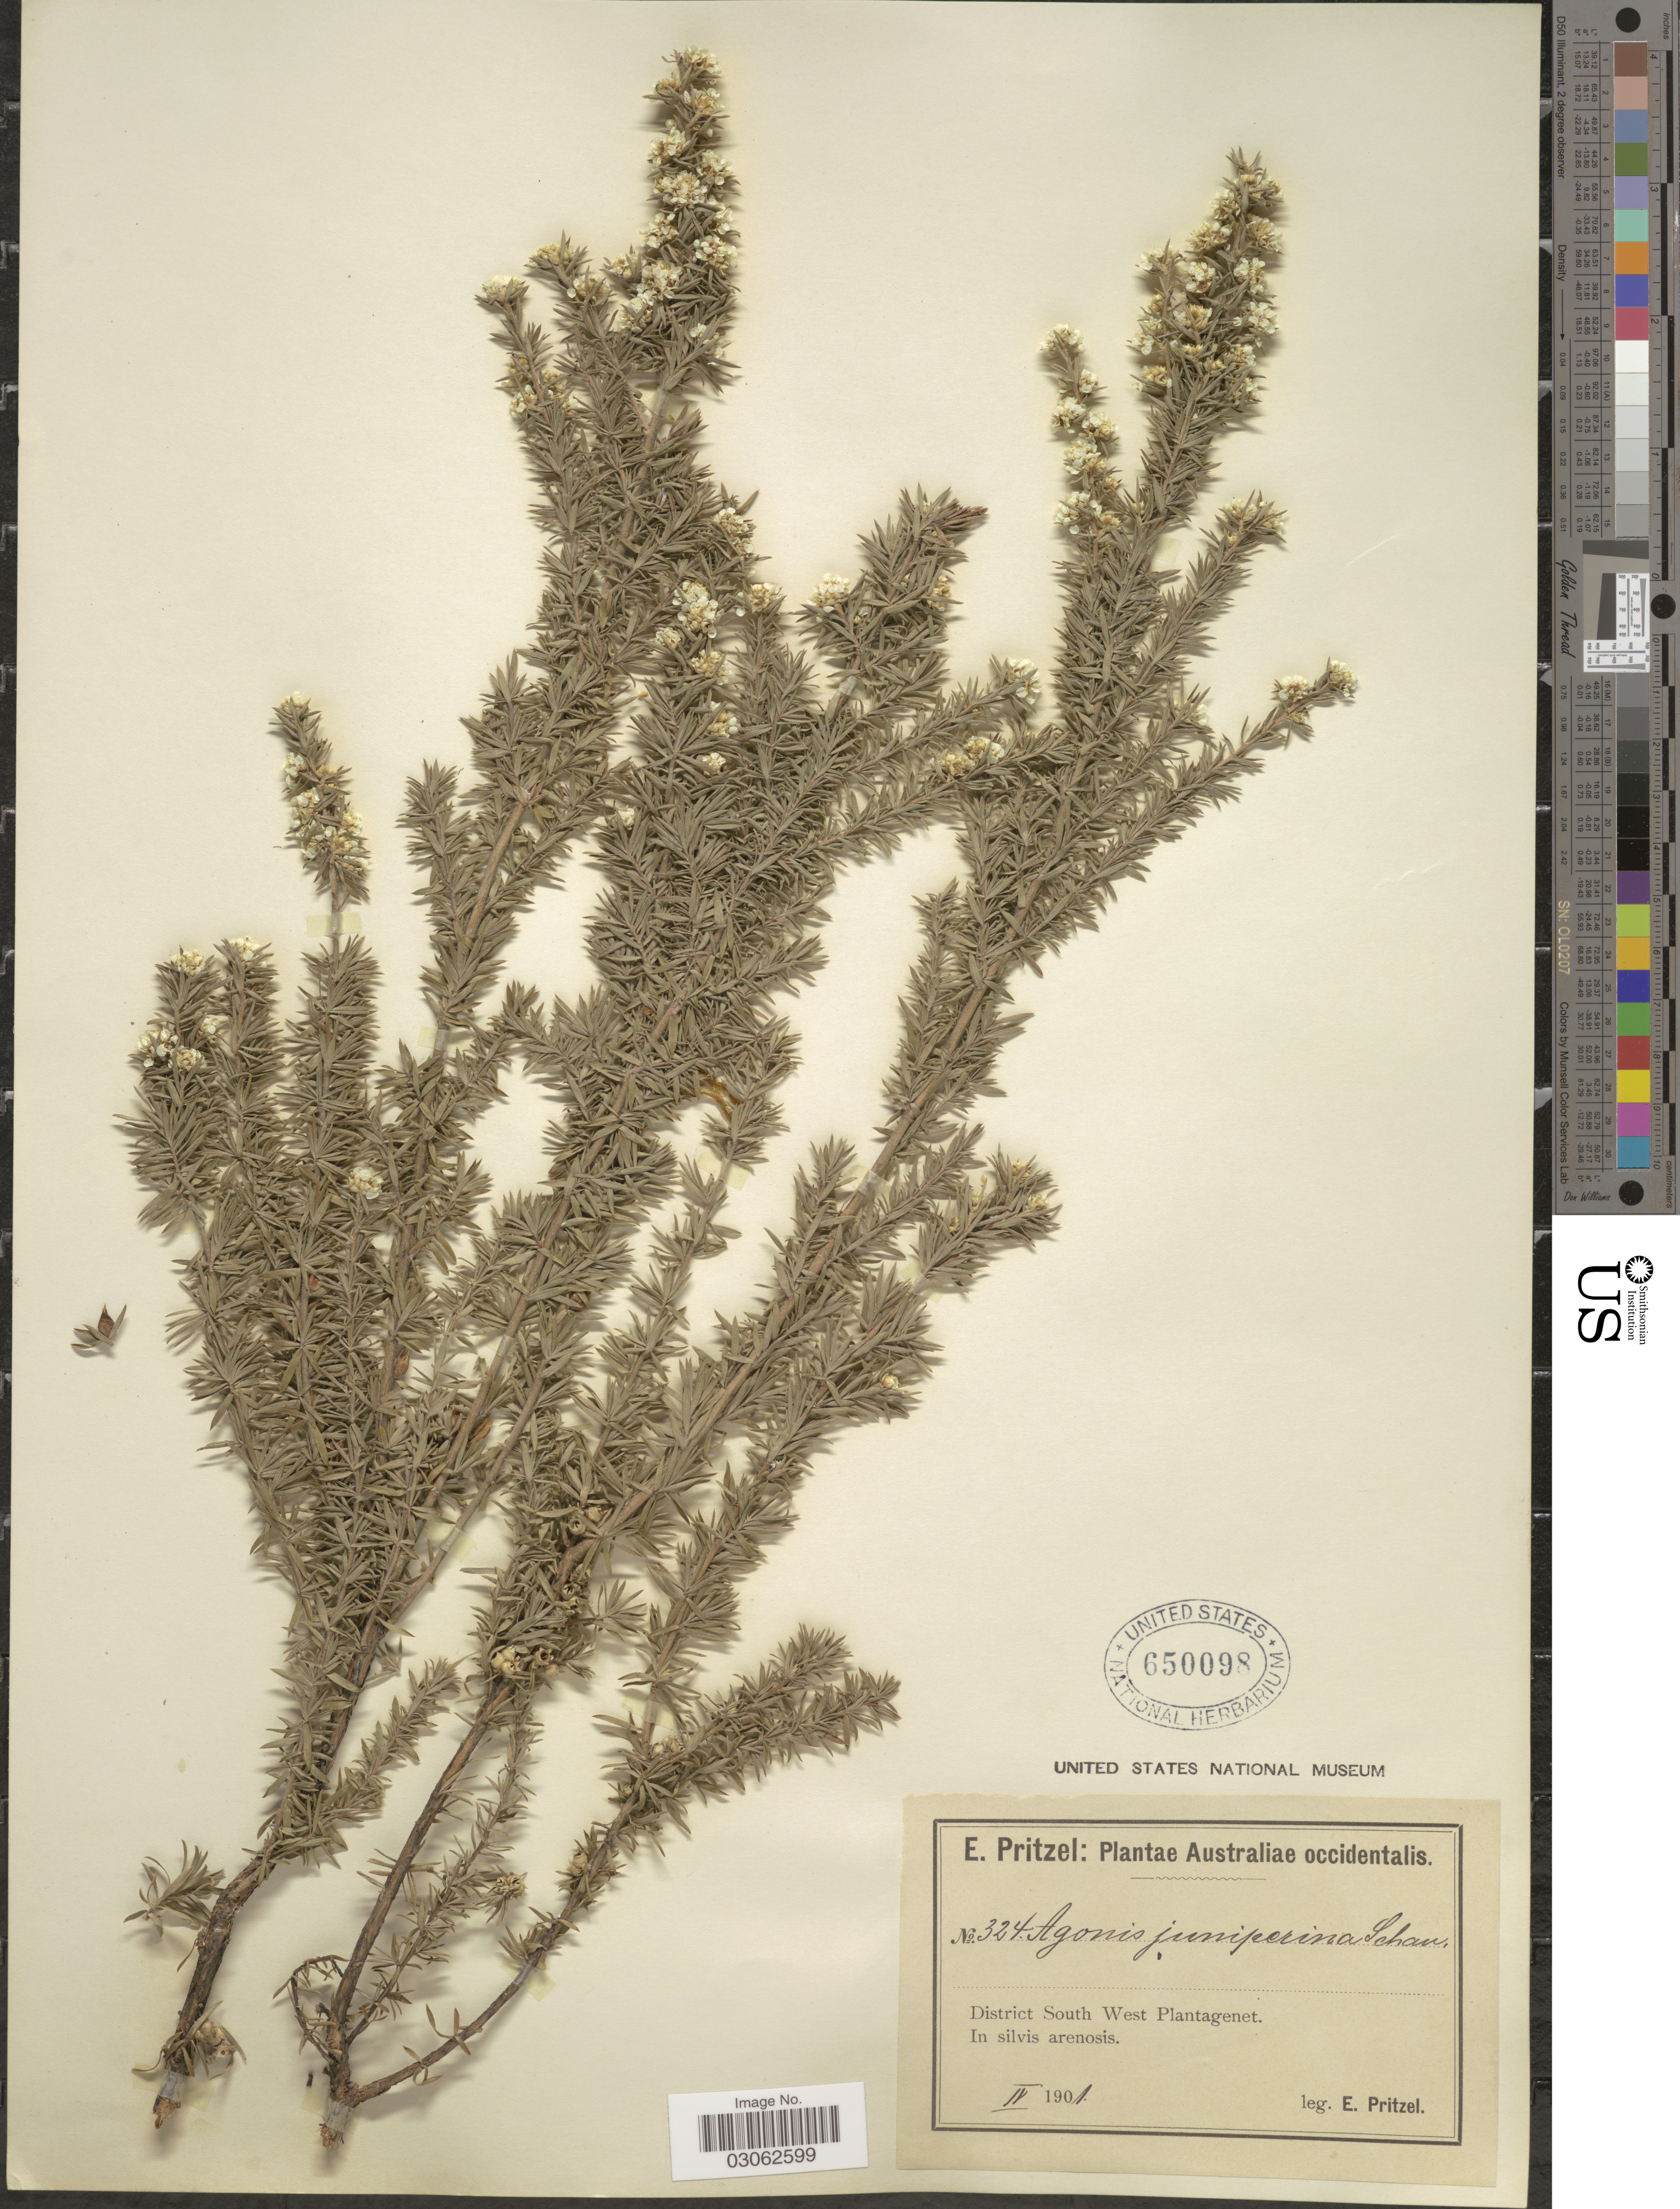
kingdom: Plantae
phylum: Tracheophyta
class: Magnoliopsida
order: Myrtales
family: Myrtaceae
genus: Taxandria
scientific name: Taxandria juniperina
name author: (Schauer) J.R. Wheeler & N.G. Marchant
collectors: E. G. Pritzel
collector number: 324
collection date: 1901-04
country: Australia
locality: Australiae occidentalis. District South West Plantagenet.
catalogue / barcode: US 650098